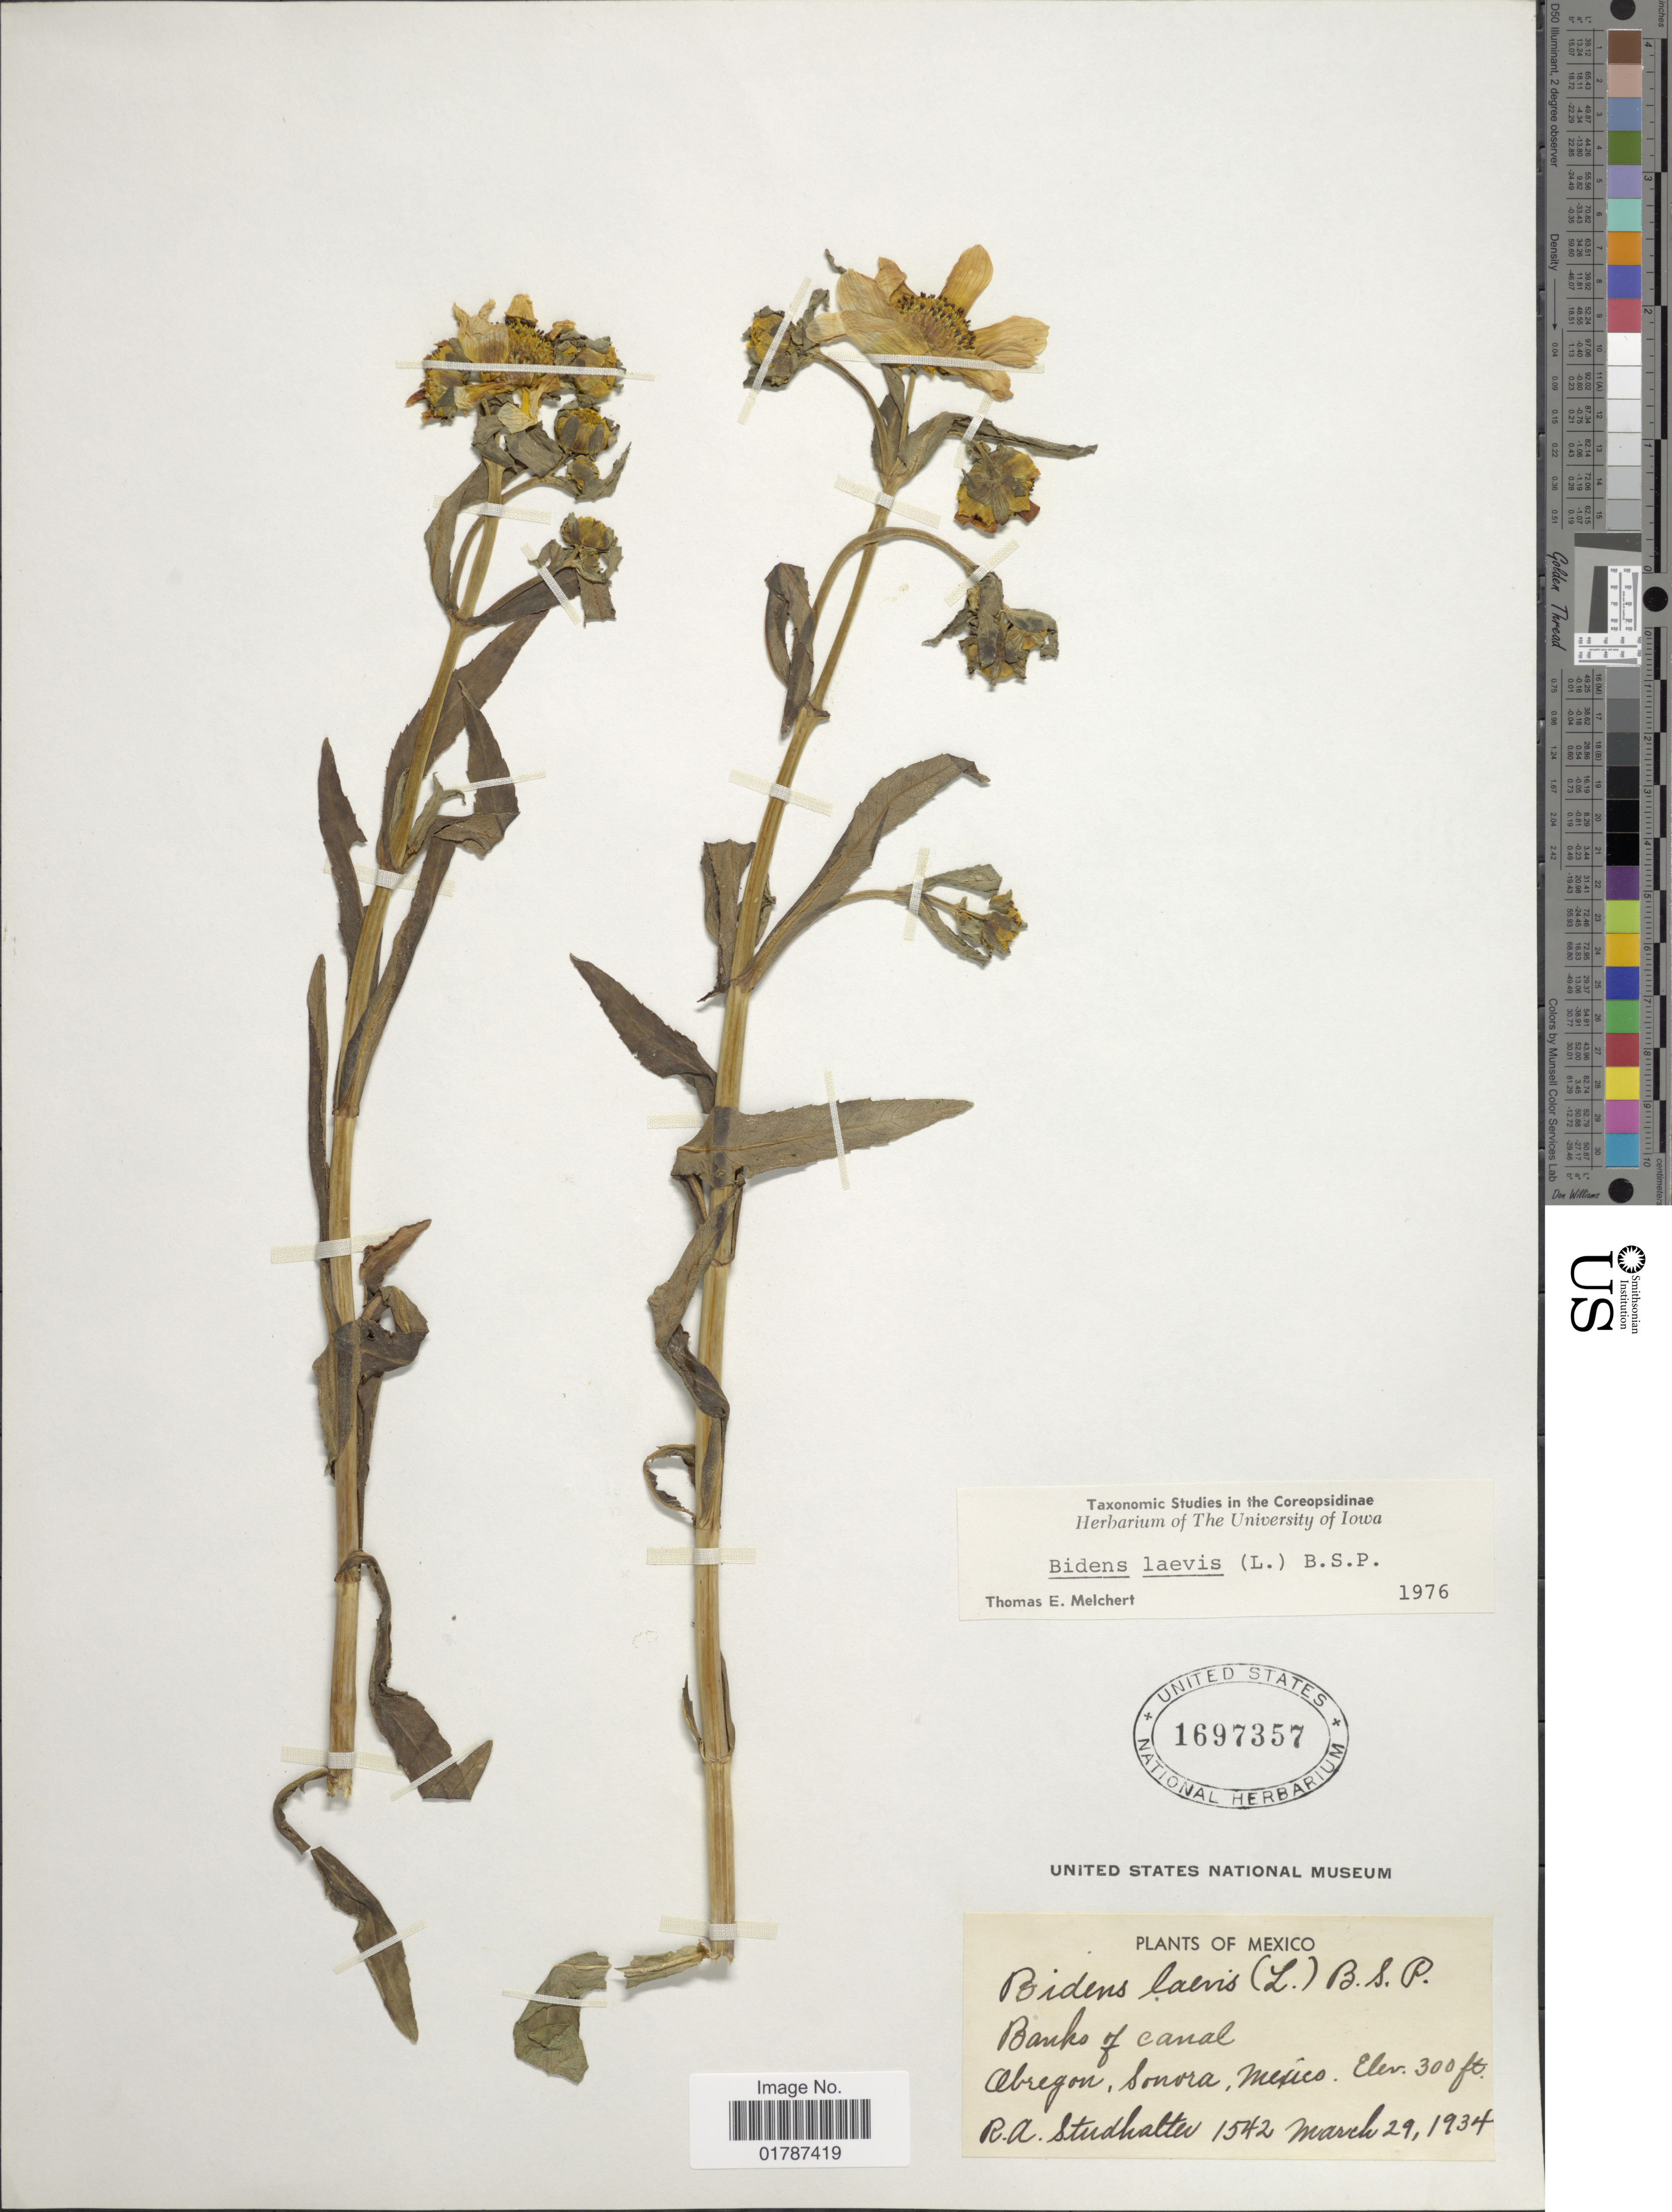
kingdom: Plantae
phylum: Tracheophyta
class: Magnoliopsida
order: Asterales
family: Asteraceae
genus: Bidens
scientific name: Bidens laevis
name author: (L.) Britton, Stearns & Poggenb.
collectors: R. Studhalter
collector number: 1542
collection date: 1934-03-29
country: Mexico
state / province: Sonora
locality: Banks of Canal, Abregon, Sonora, Mexico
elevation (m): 91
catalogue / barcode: US 1697357